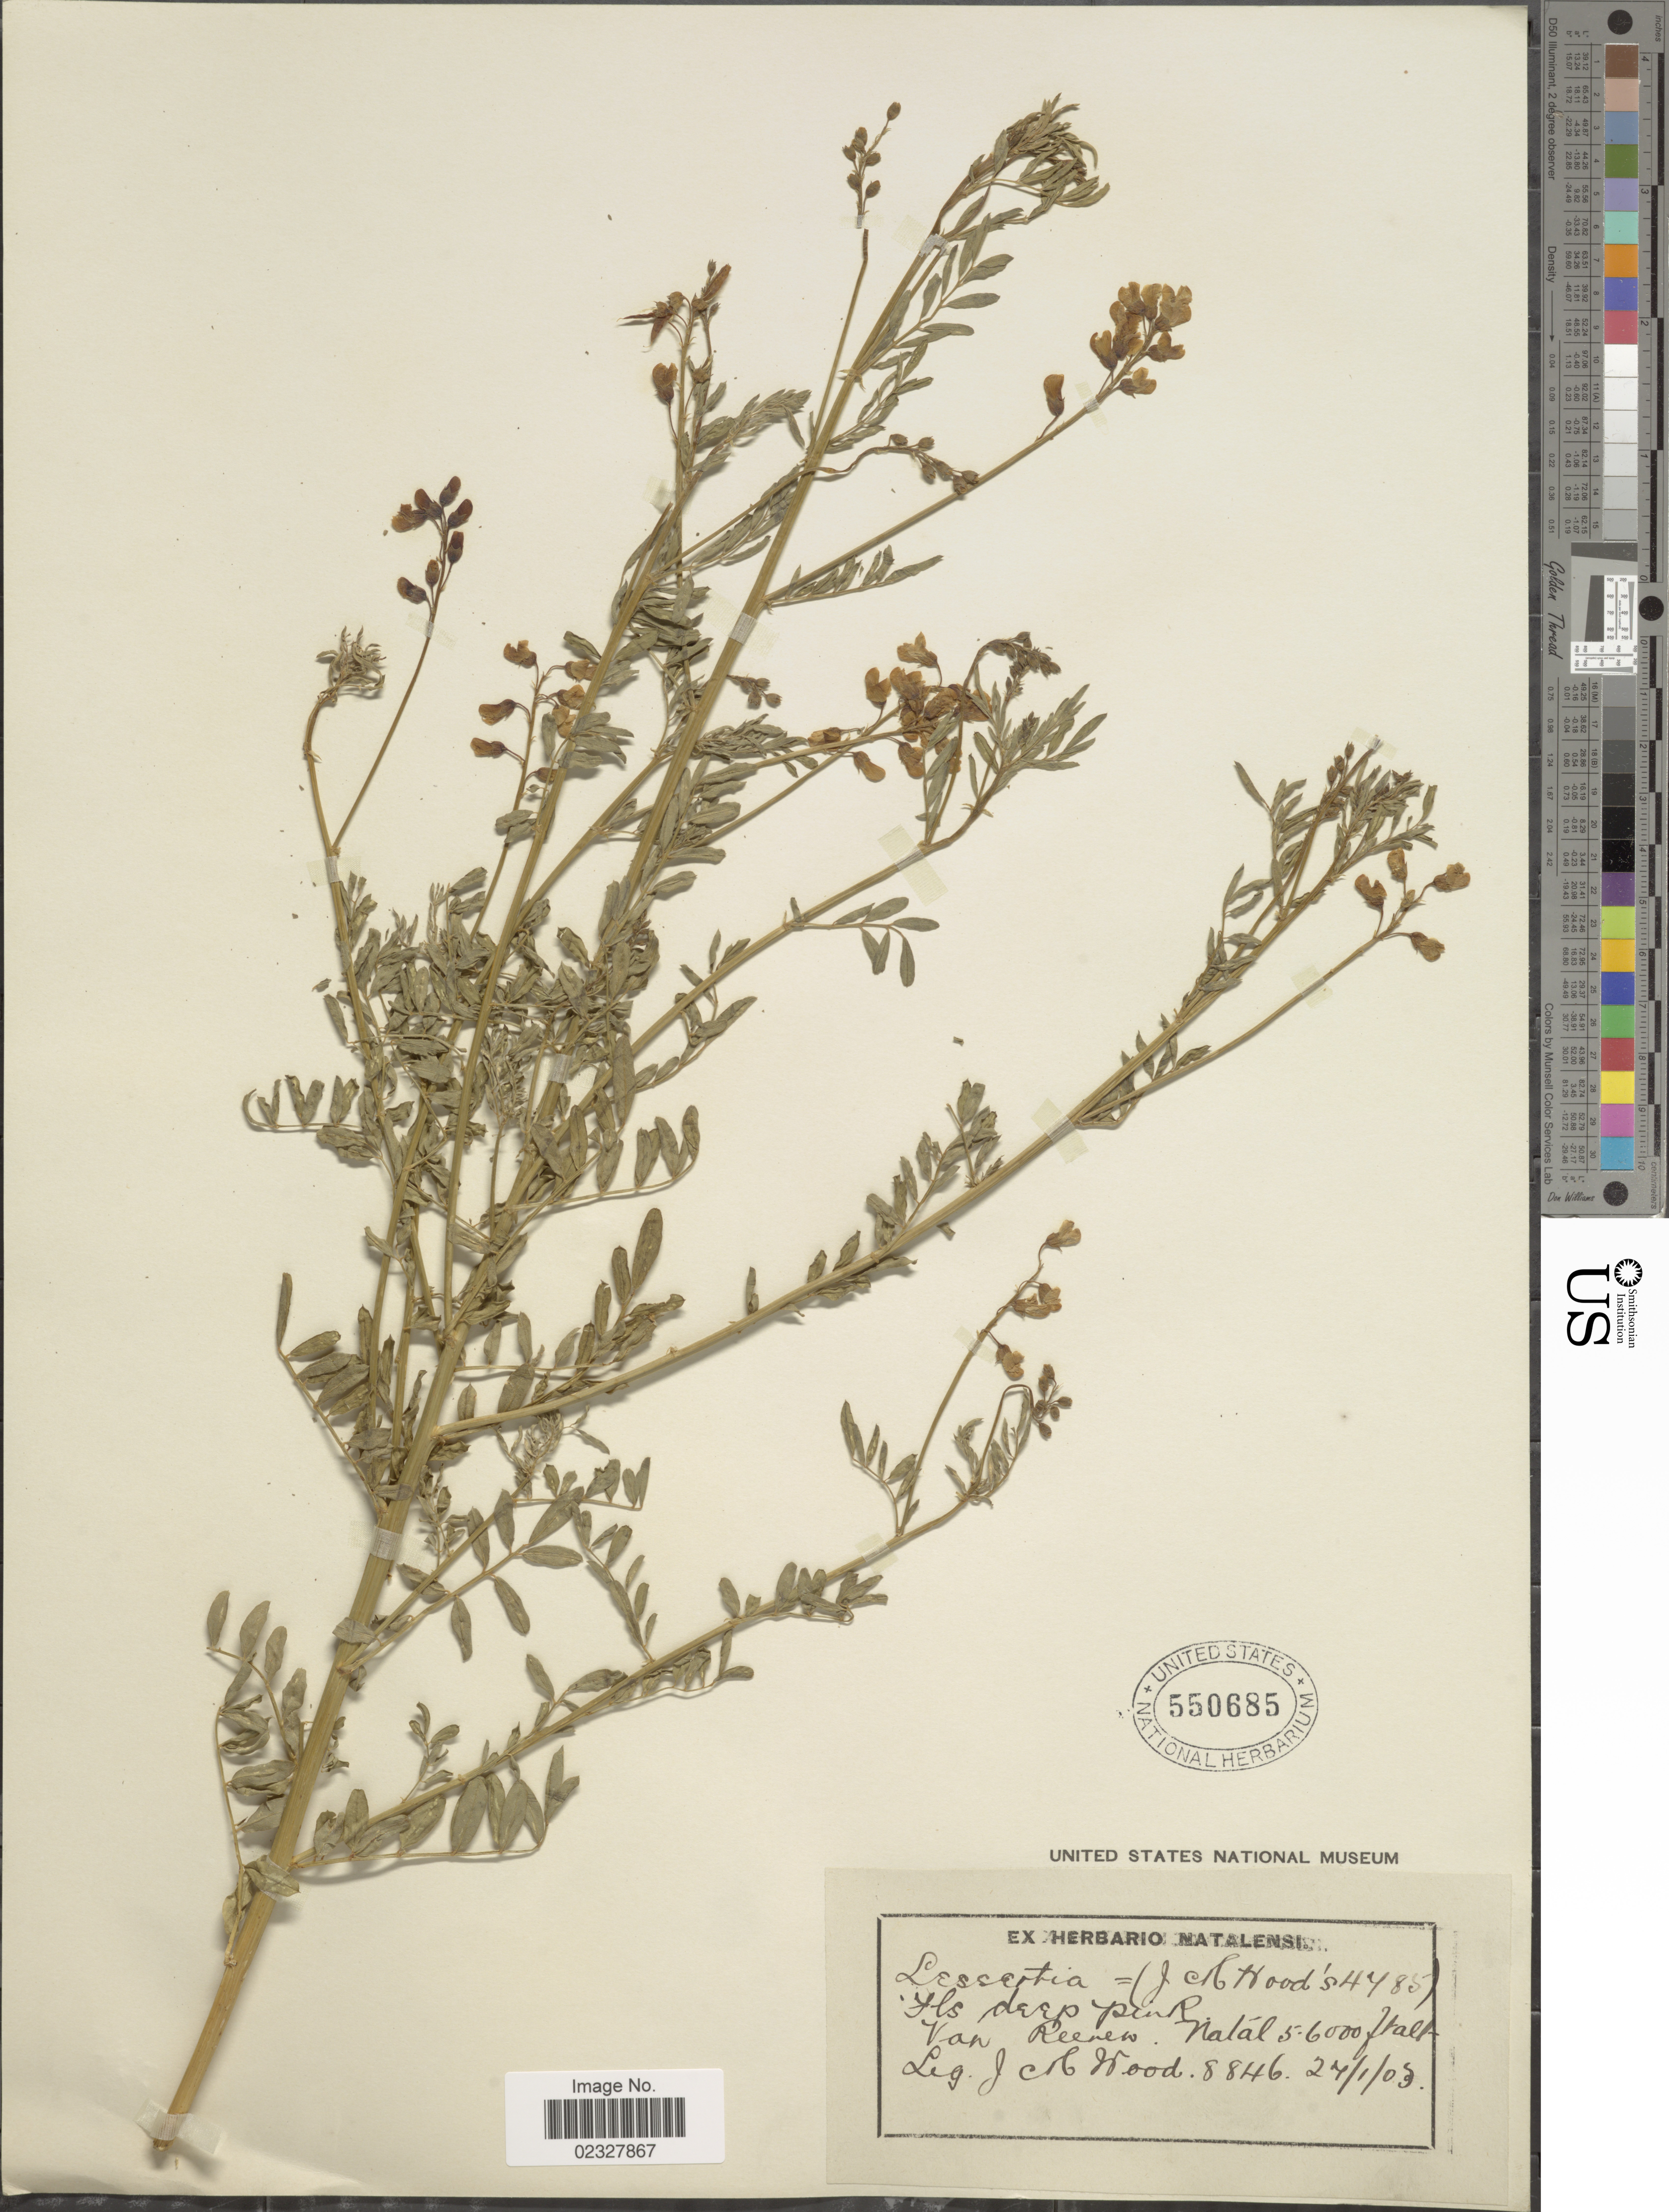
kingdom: Plantae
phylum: Tracheophyta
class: Magnoliopsida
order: Fabales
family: Fabaceae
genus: Lessertia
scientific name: Lessertia sp.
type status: Isosyntype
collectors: J. M. Wood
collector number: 8846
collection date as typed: Transcribed d/m/y: 27/1/3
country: South Africa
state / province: KwaZulu-Natal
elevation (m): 1707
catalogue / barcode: US 550685